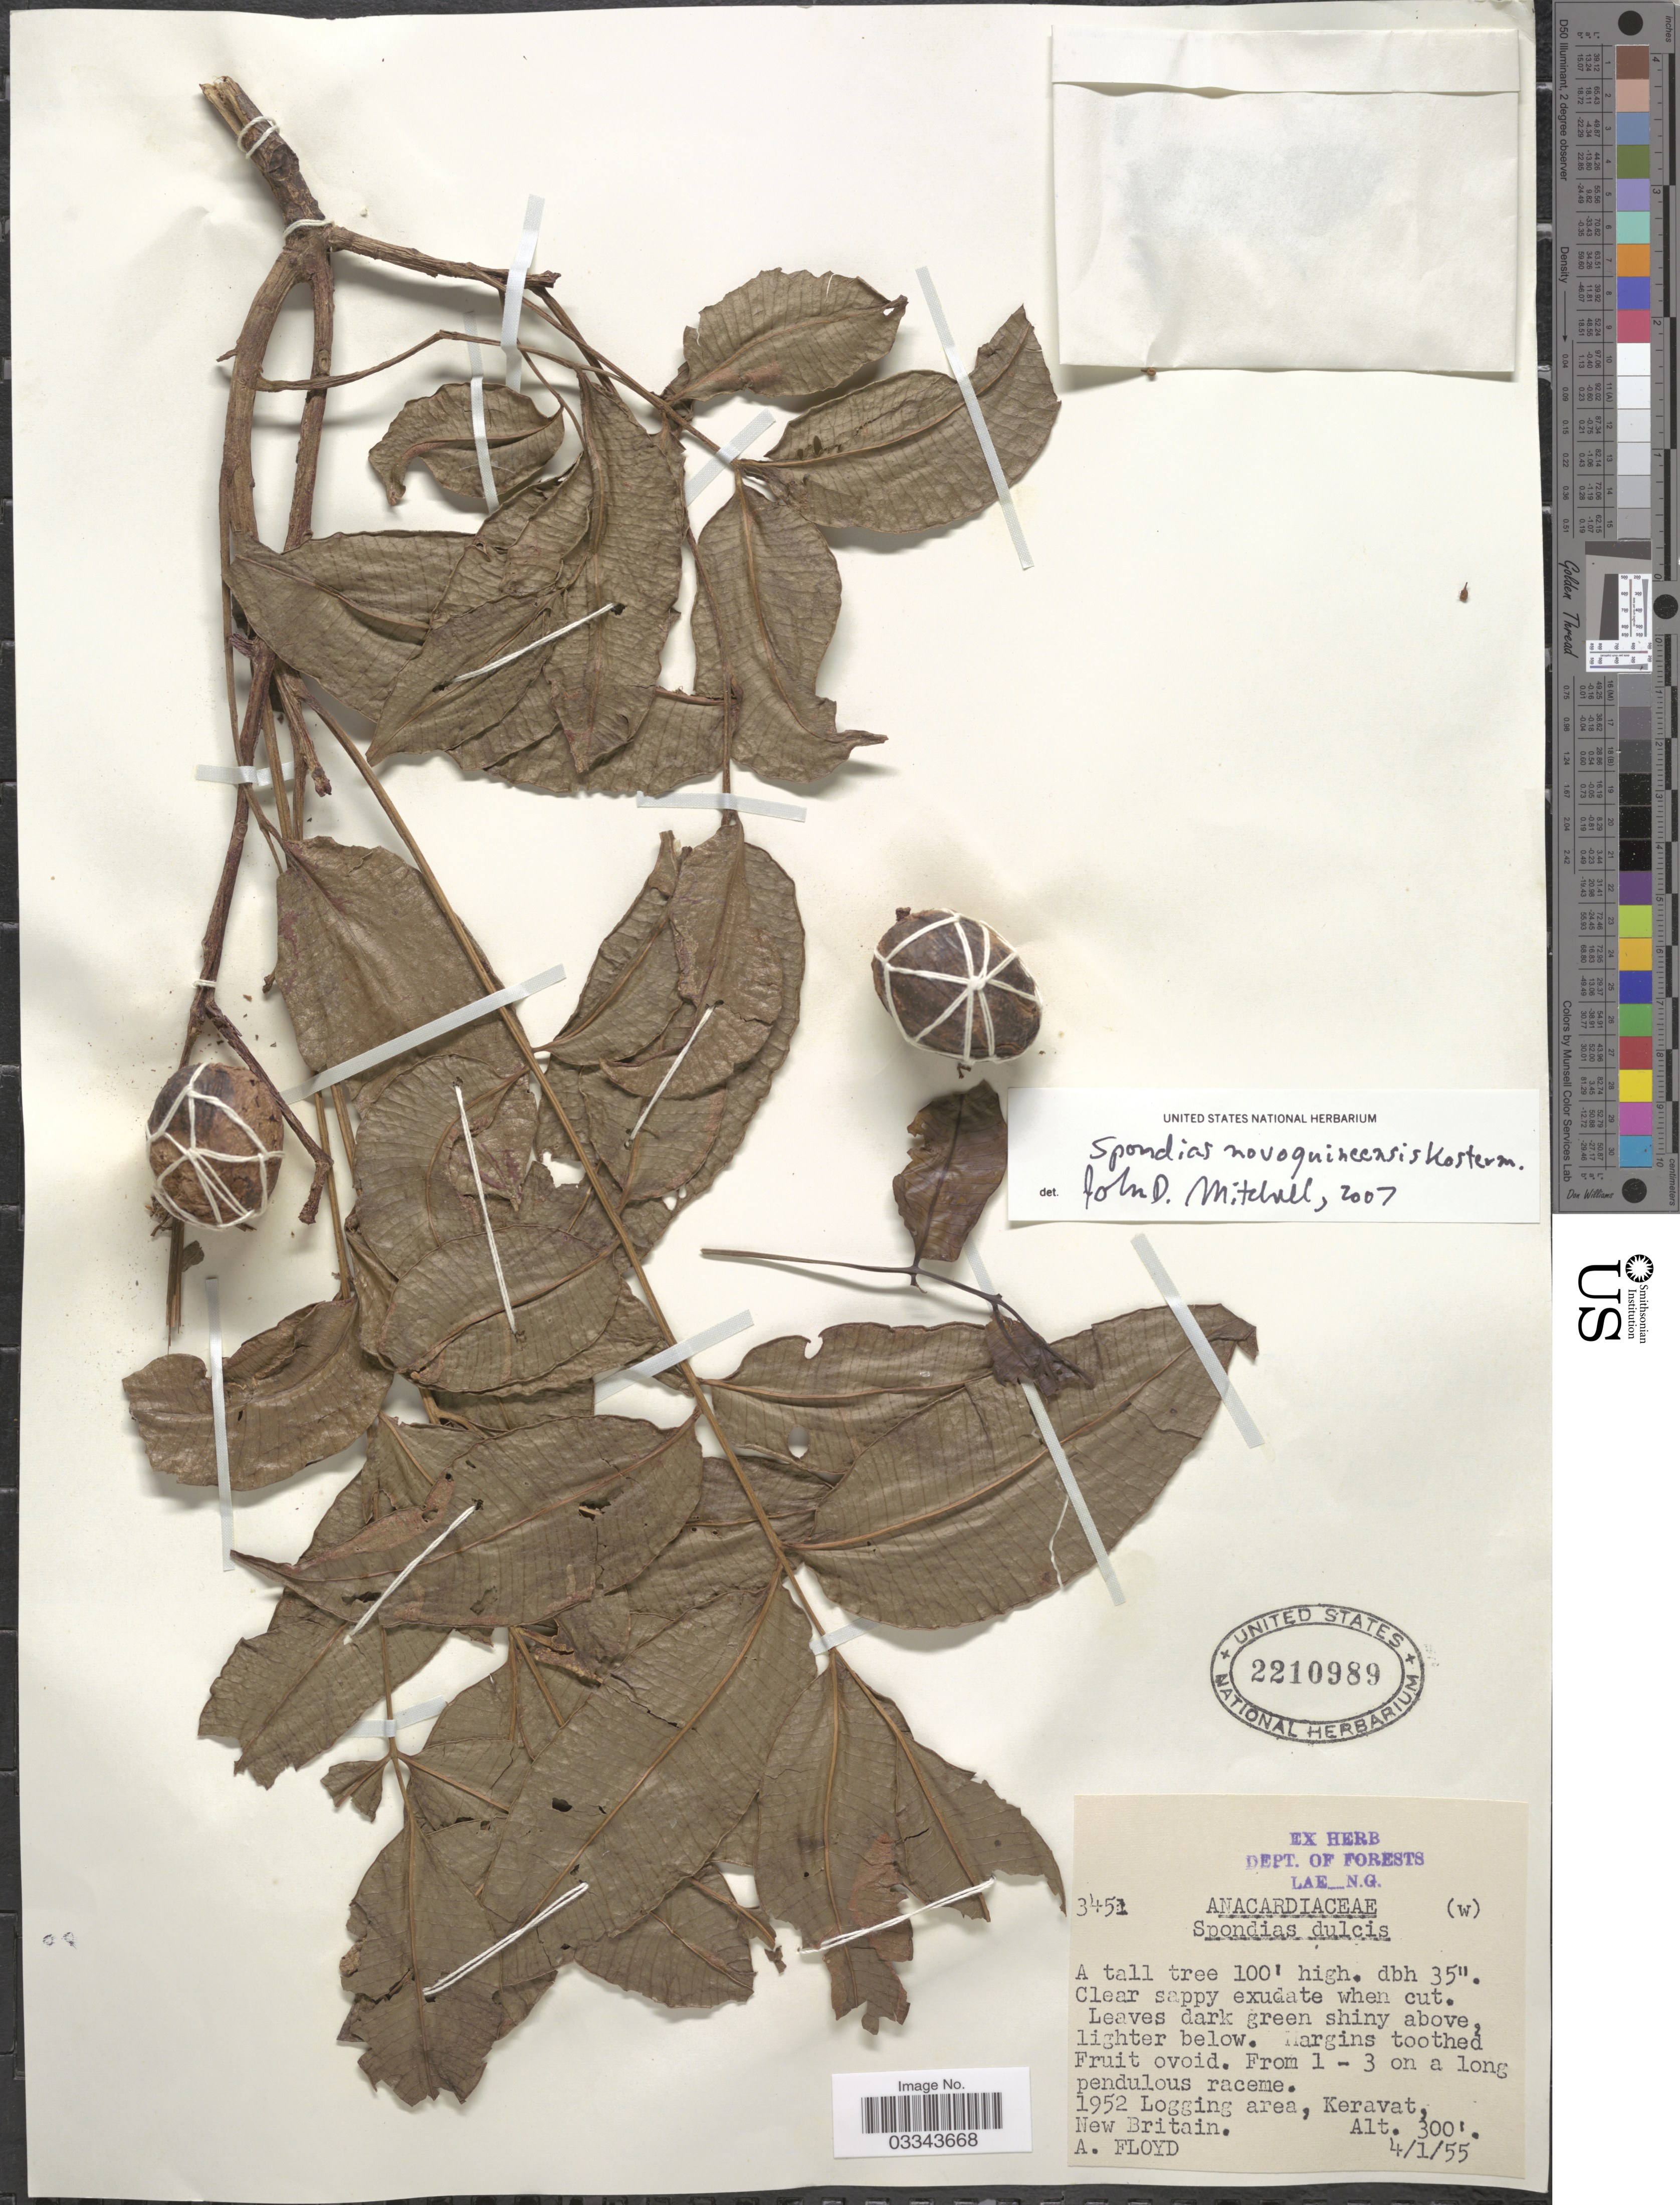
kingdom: Plantae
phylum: Tracheophyta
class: Magnoliopsida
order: Sapindales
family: Anacardiaceae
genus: Spondias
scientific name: Spondias novoguineensis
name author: Kosterm.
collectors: A. Floyd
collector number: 3451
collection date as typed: Transcribed d/m/y: 4/1/55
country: Papua New Guinea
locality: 1952 Logging area, Keravat, New Britain.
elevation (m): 91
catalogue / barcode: US 2210989